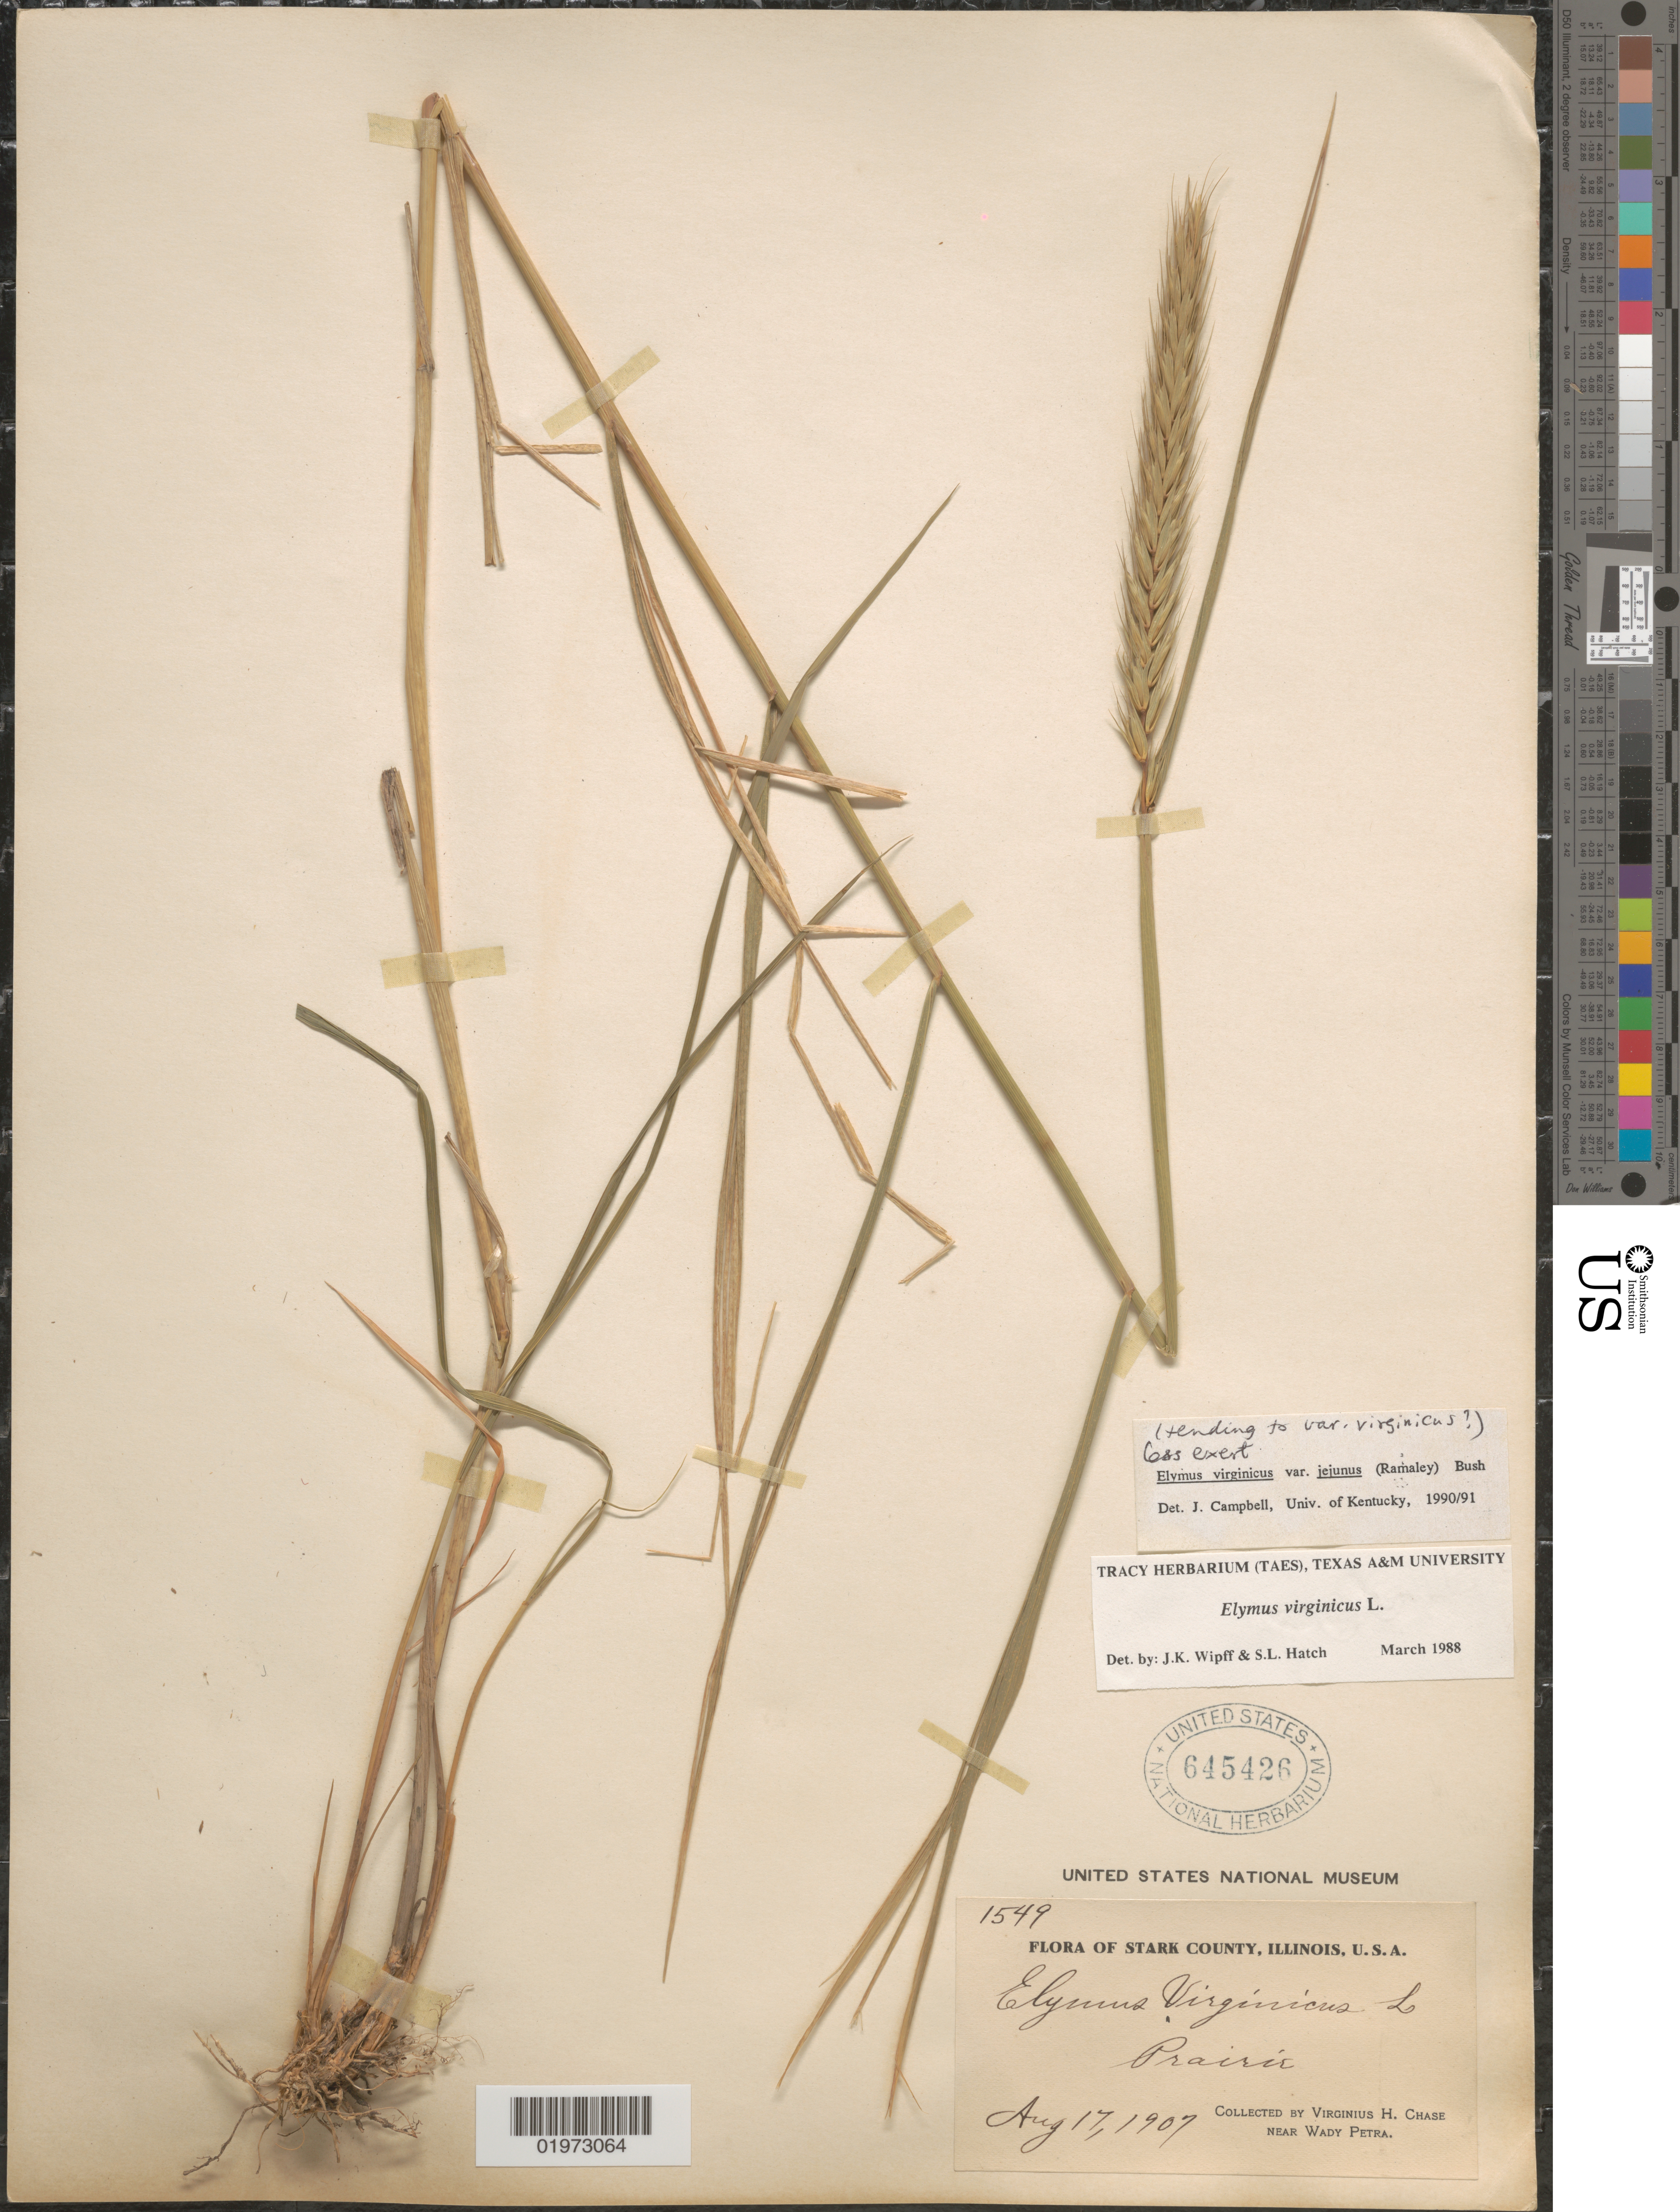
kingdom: Plantae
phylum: Tracheophyta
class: Liliopsida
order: Poales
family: Poaceae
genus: Elymus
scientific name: Elymus virginicus var. virginicus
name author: L.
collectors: V. H. Chase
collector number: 1549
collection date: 1907-08-17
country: United States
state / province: Illinois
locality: Stark County. Prairie. Near Wady Petra.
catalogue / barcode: US 645426